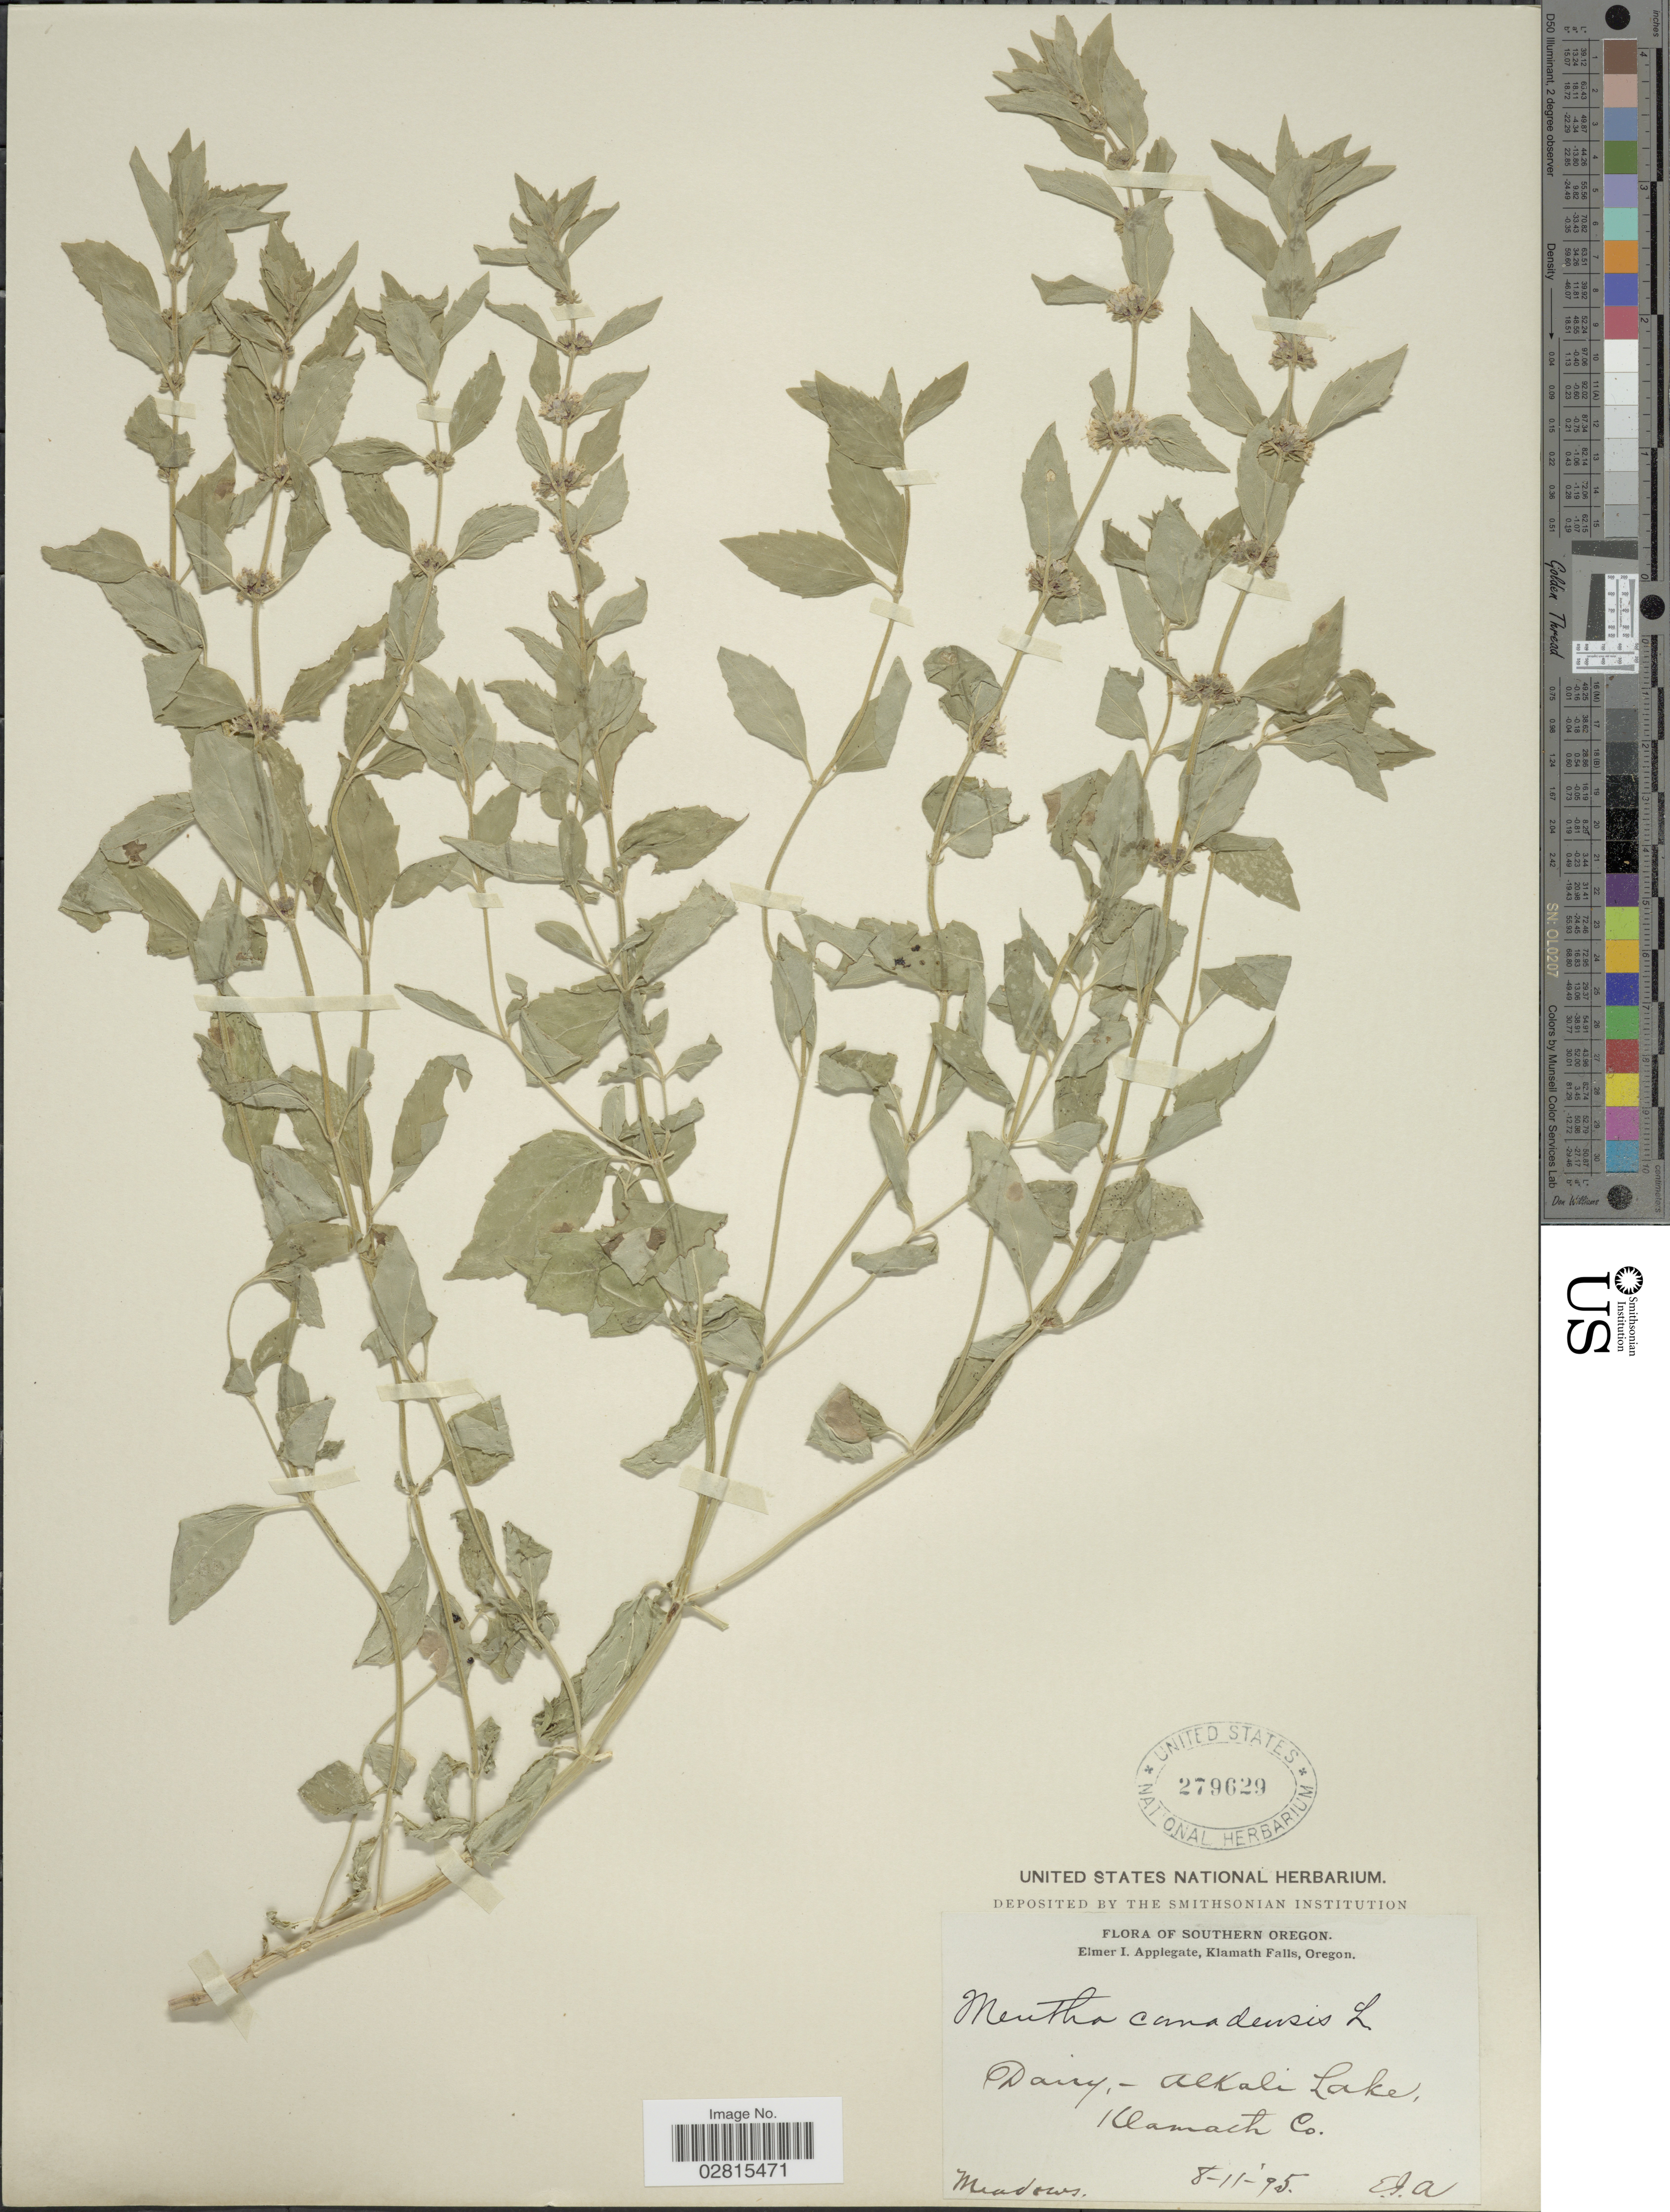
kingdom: Plantae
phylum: Tracheophyta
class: Magnoliopsida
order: Lamiales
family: Lamiaceae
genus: Mentha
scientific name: Mentha canadensis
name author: L.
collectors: E. I. Applegate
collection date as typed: Transcribed d/m/y: 11/8/95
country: United States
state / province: Oregon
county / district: Klamath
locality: Southern Oregon, Klamath Falls, Dairy-Alkali Lake, Klamath Co.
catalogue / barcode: US 279629